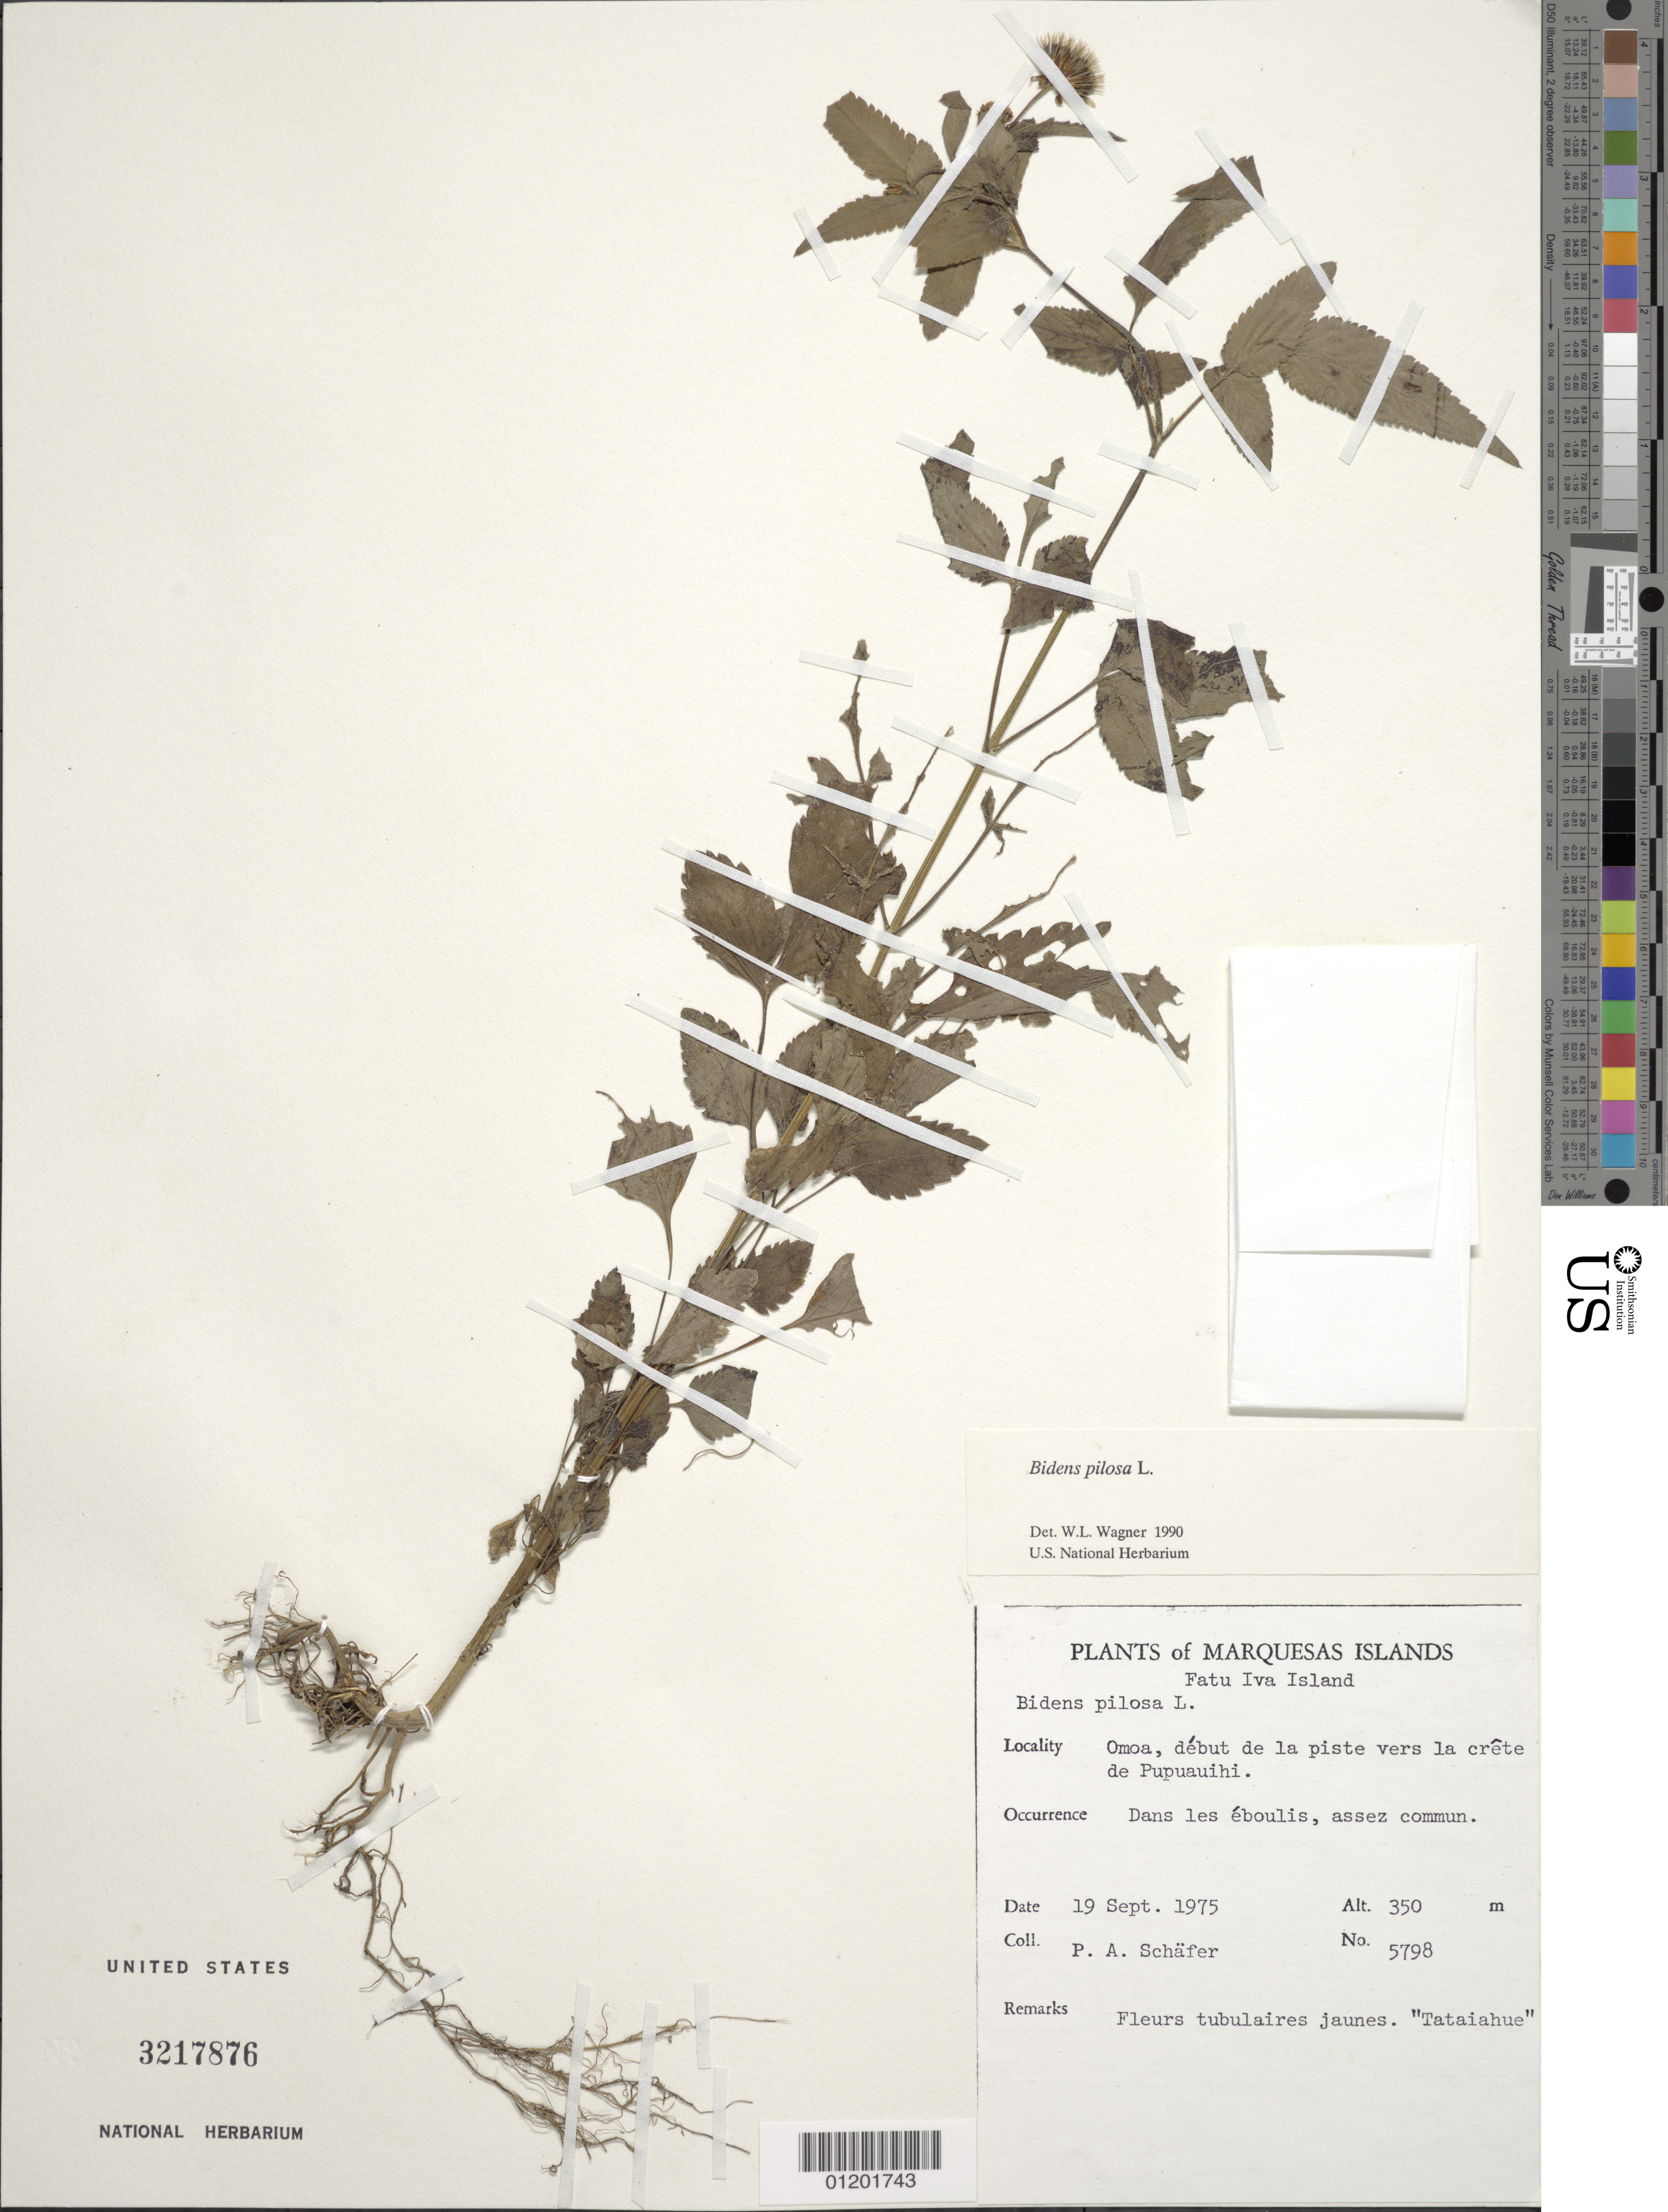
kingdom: Plantae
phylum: Tracheophyta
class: Magnoliopsida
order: Asterales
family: Asteraceae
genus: Bidens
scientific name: Bidens pilosa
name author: L.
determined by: Wagner, W. L., (BOT), Smithsonian Institution - National Museum of Natural History (UNITED STATES)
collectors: P. A. Schäfer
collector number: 5798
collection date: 1975-09-19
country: French Polynesia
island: Fatu Hiva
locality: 'Omo'a, début de la piste vers la crête de Papuauihi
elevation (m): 350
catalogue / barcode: US 3217876